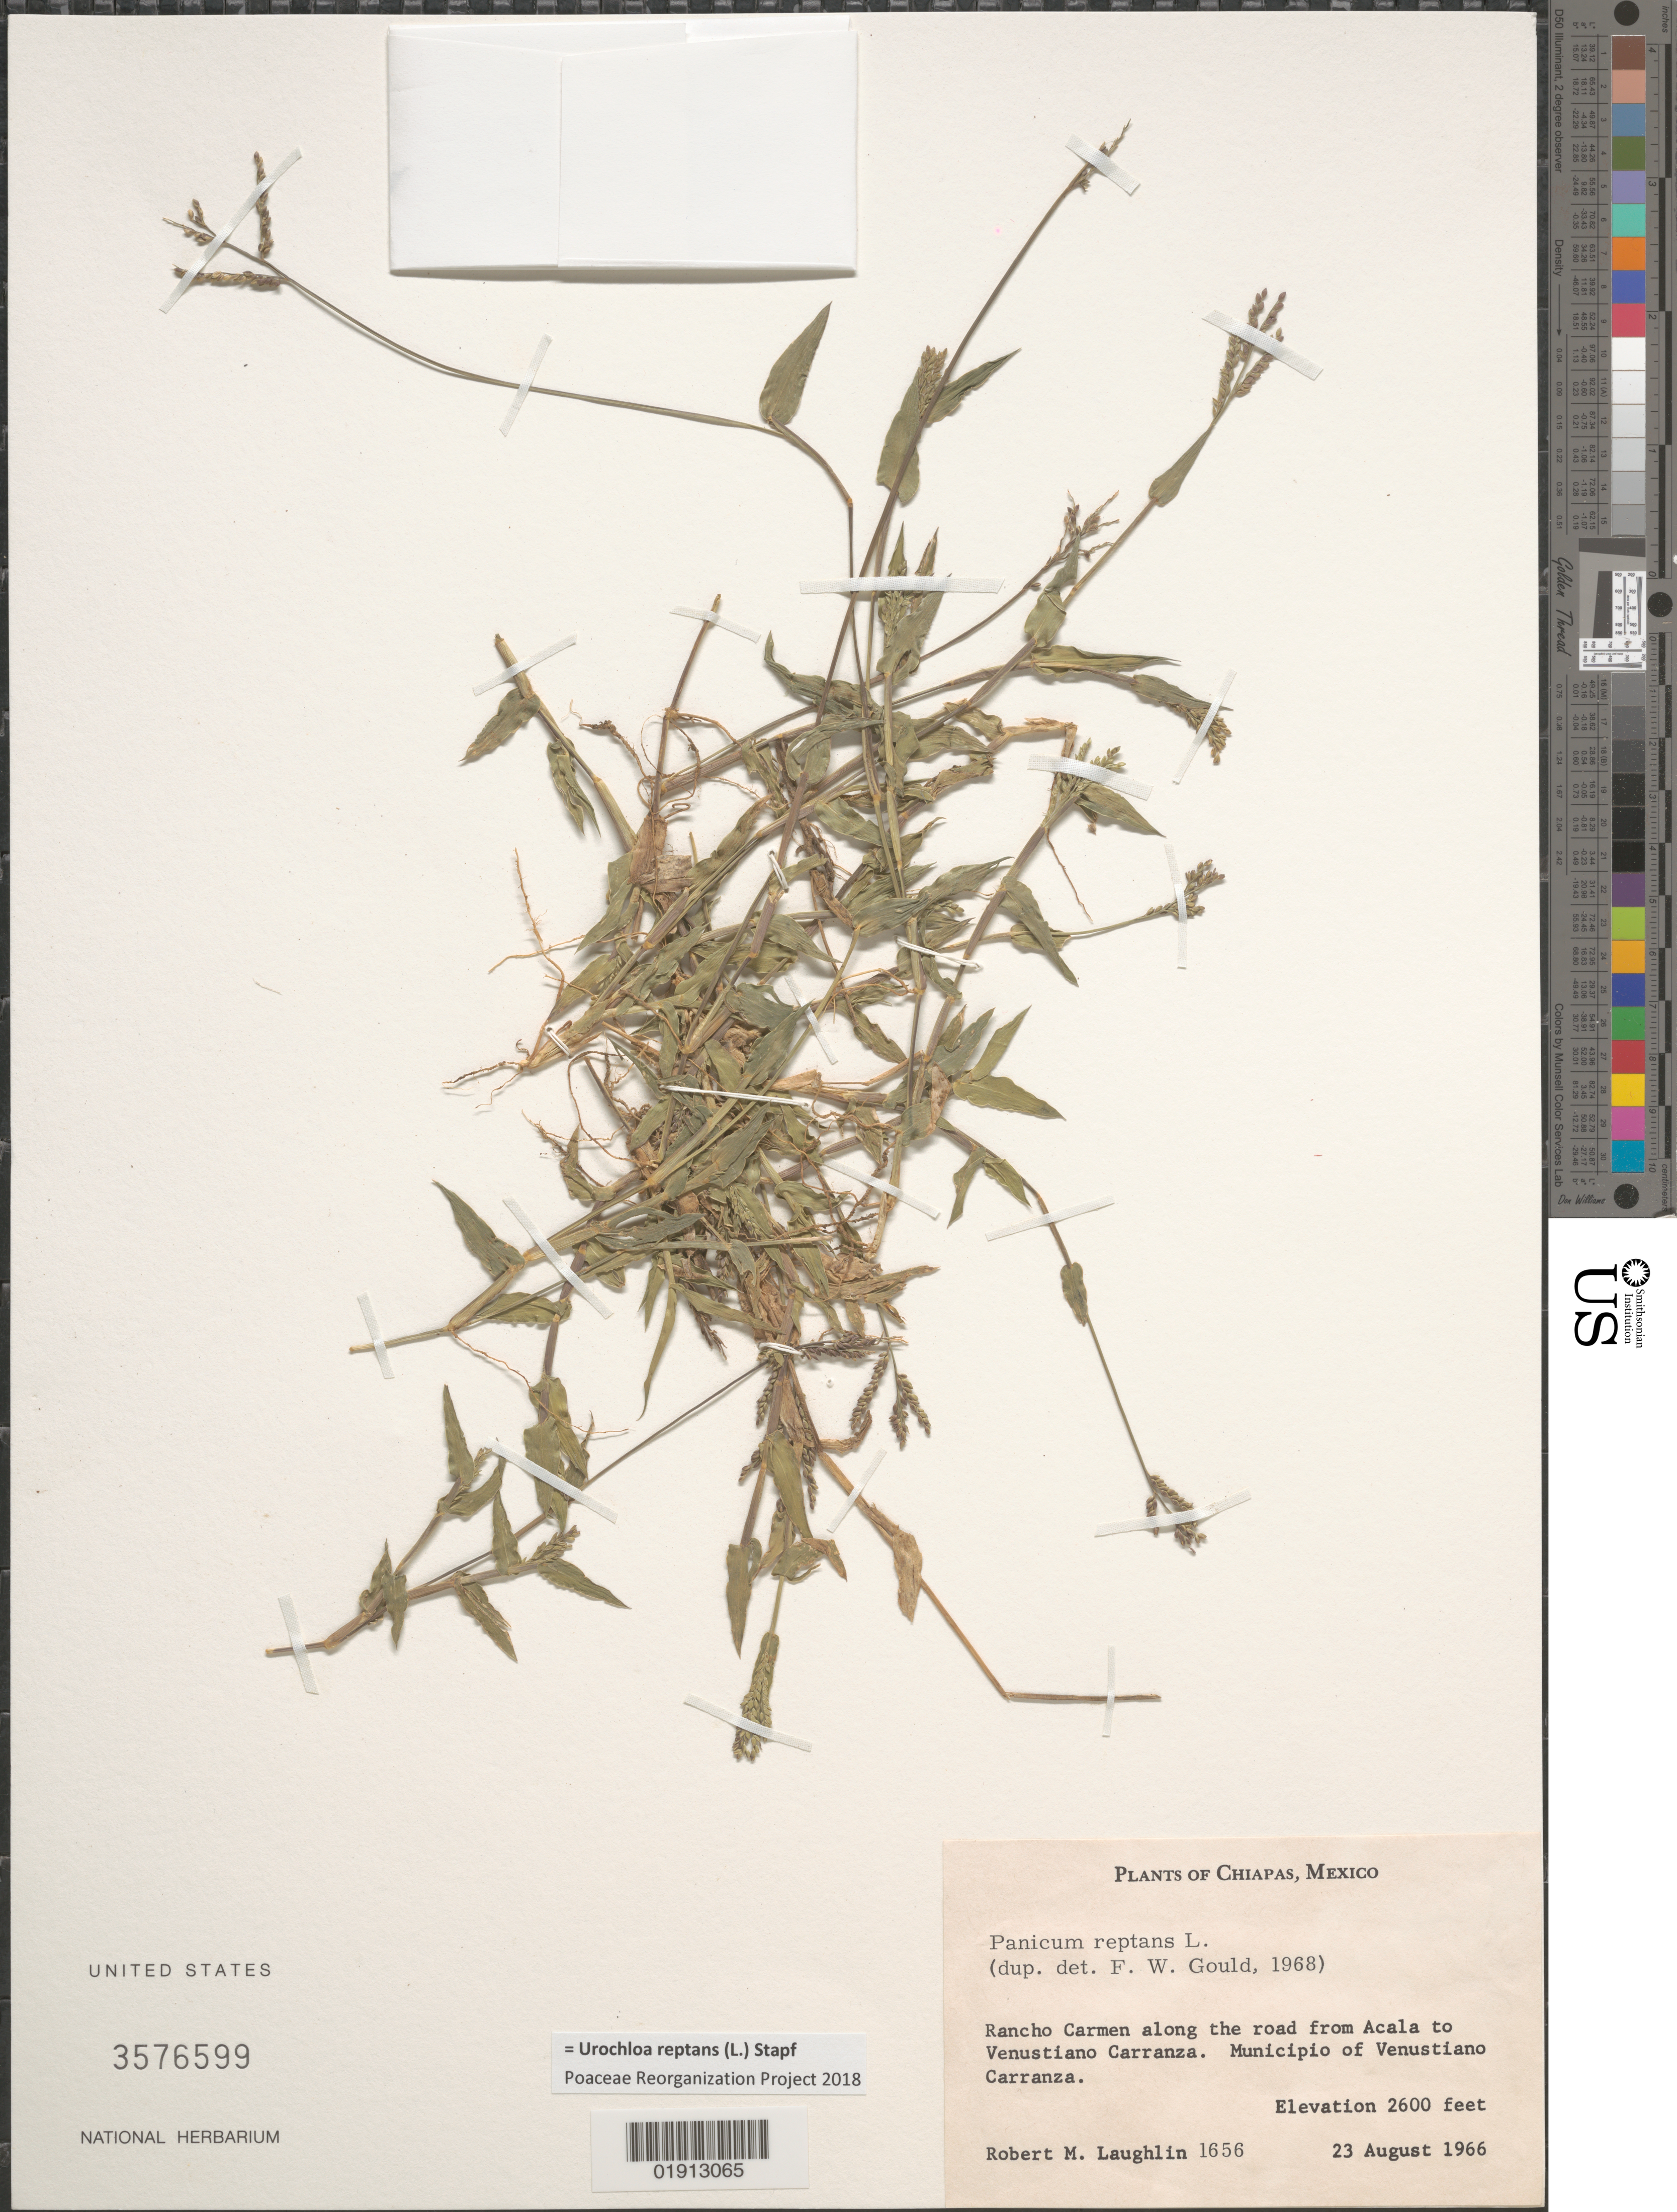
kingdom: Plantae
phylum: Tracheophyta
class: Liliopsida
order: Poales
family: Poaceae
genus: Panicum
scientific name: Panicum reptans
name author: L.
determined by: Gould, F. W.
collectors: R. M. Laughlin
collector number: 1656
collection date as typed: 23 Aug 1966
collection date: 1966-08-23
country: Mexico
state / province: Chiapas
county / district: Venustiano Carranza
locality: Rancho Carmen along the road from Acala to Venustiano Carranza, Municipio of Venustiano Carranza, Chiapas.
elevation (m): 792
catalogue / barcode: US 3576599